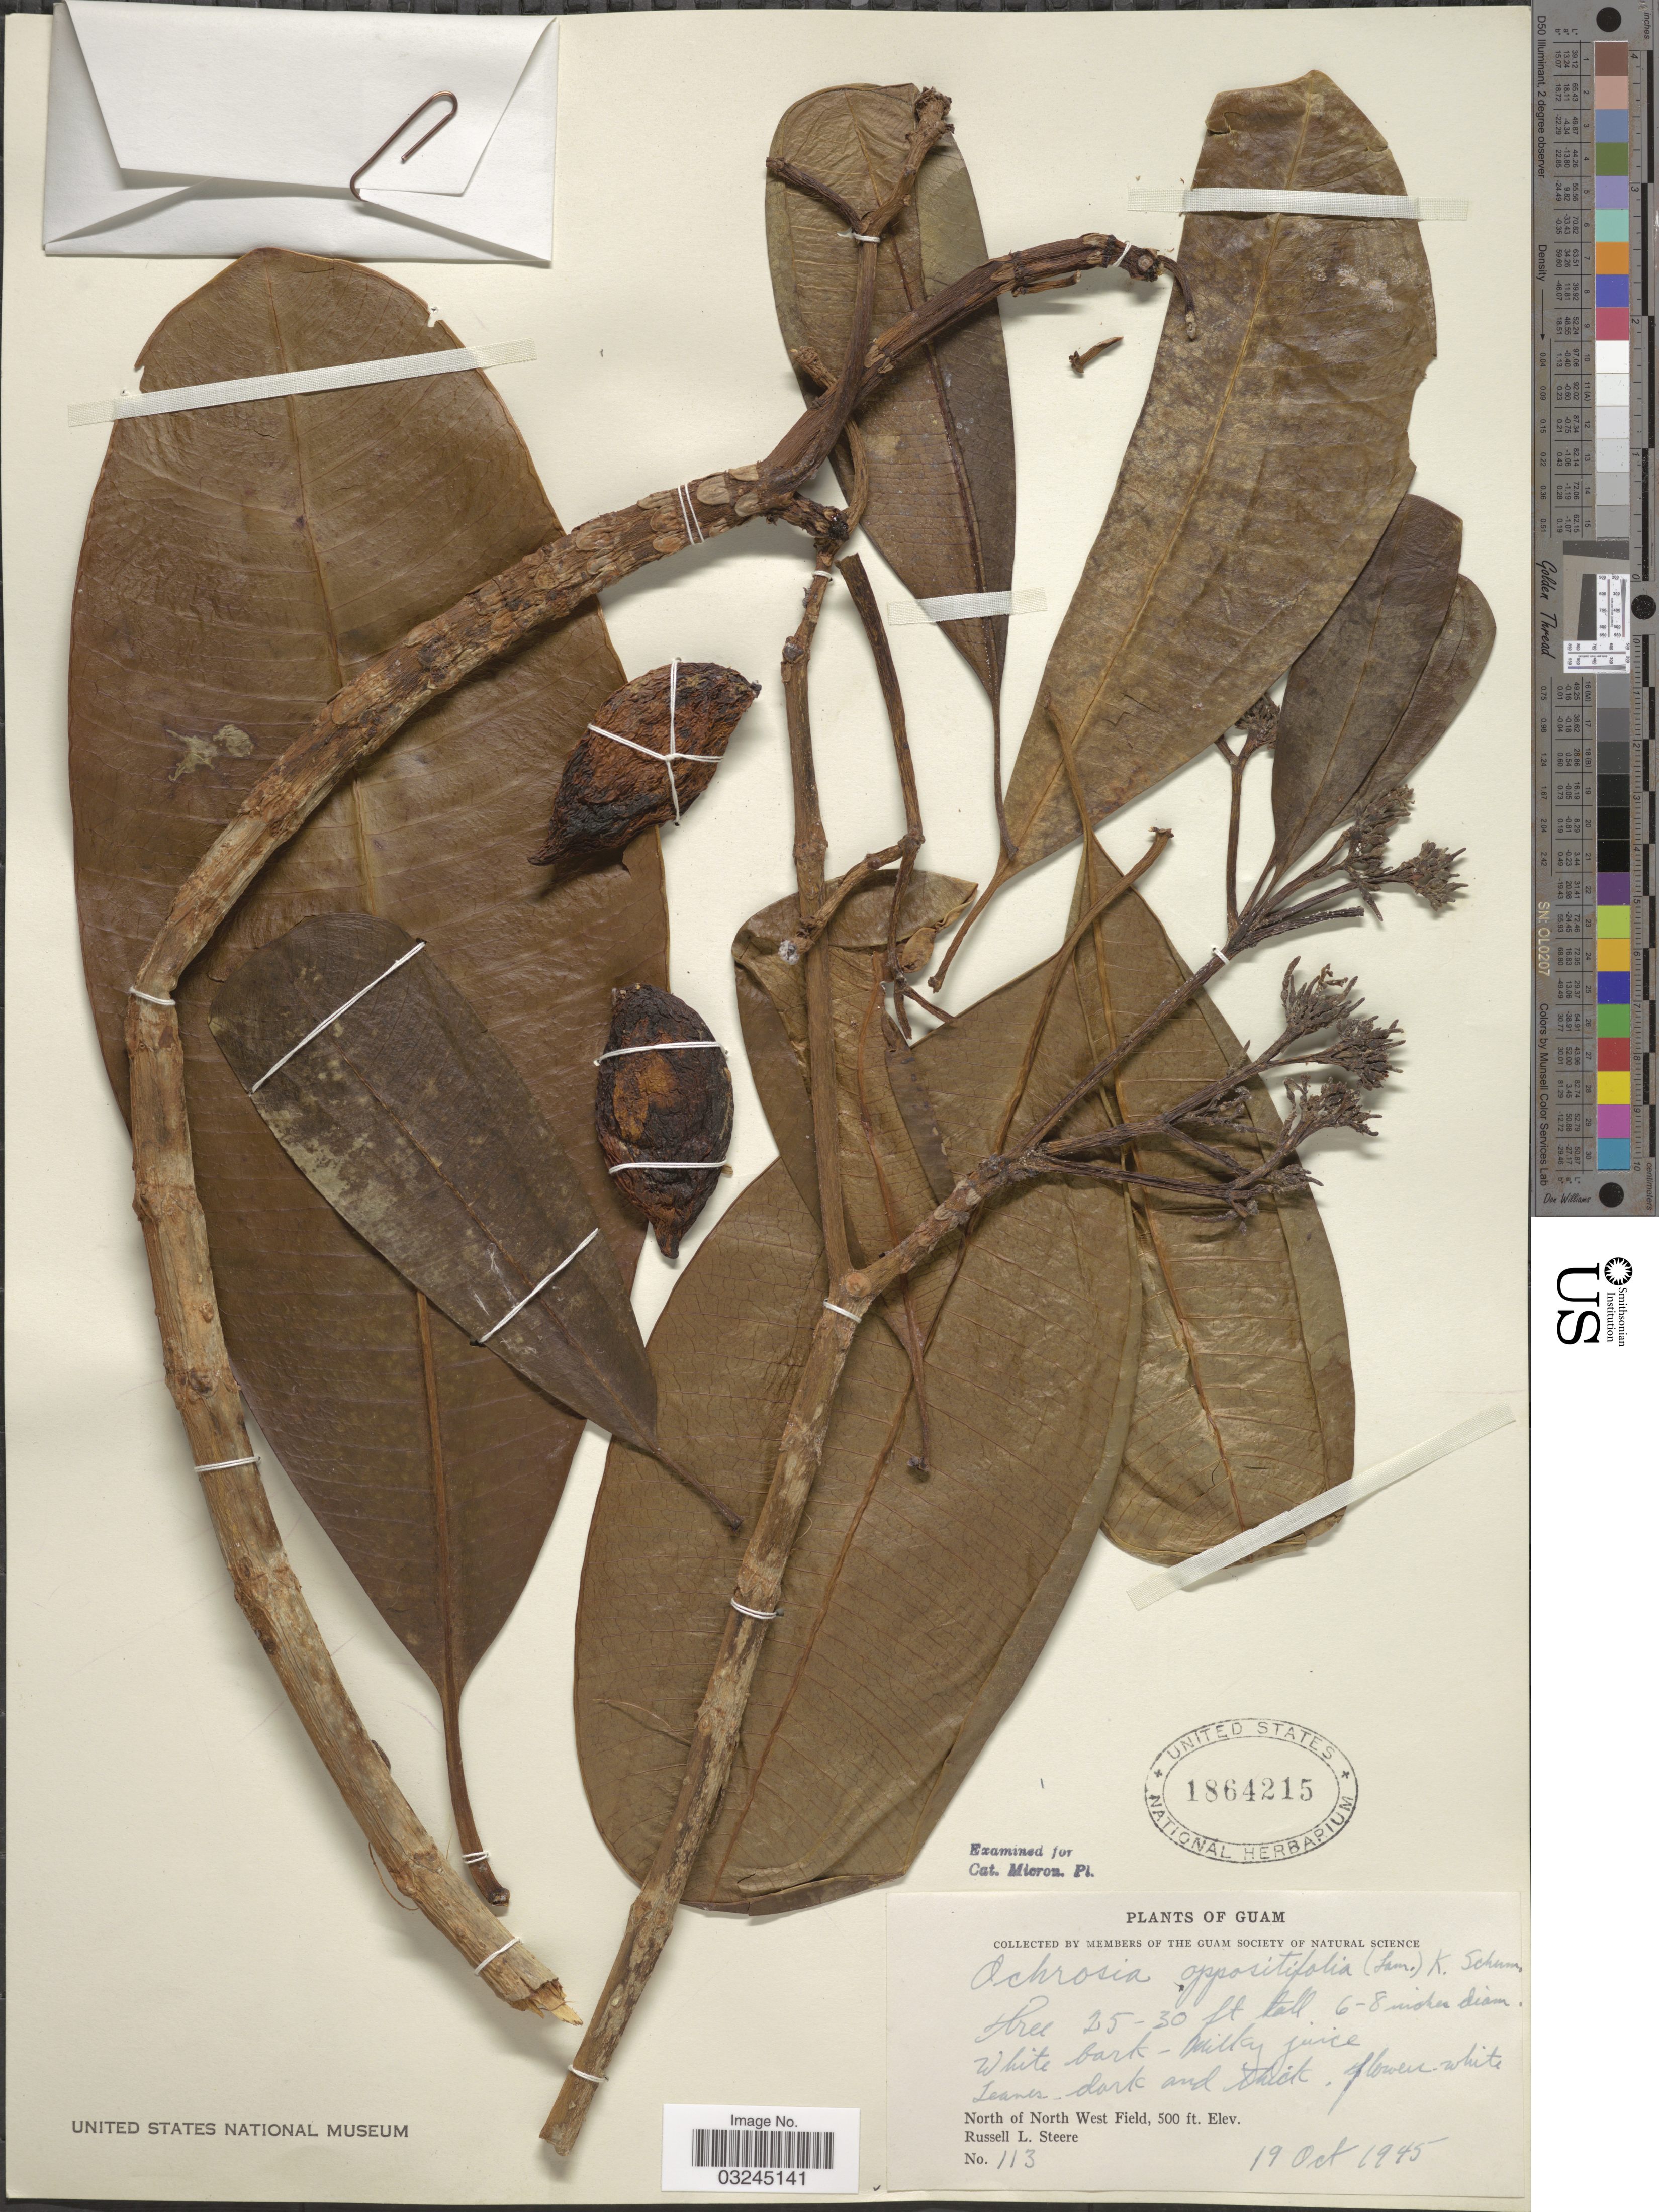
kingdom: Plantae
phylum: Tracheophyta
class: Magnoliopsida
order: Gentianales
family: Apocynaceae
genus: Ochrosia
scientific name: Ochrosia oppositifolia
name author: (Lam.) K. Schum.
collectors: R. L. Steere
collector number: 113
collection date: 1945-10-19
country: Guam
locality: North of North West Field.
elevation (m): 152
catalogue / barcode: US 1864215